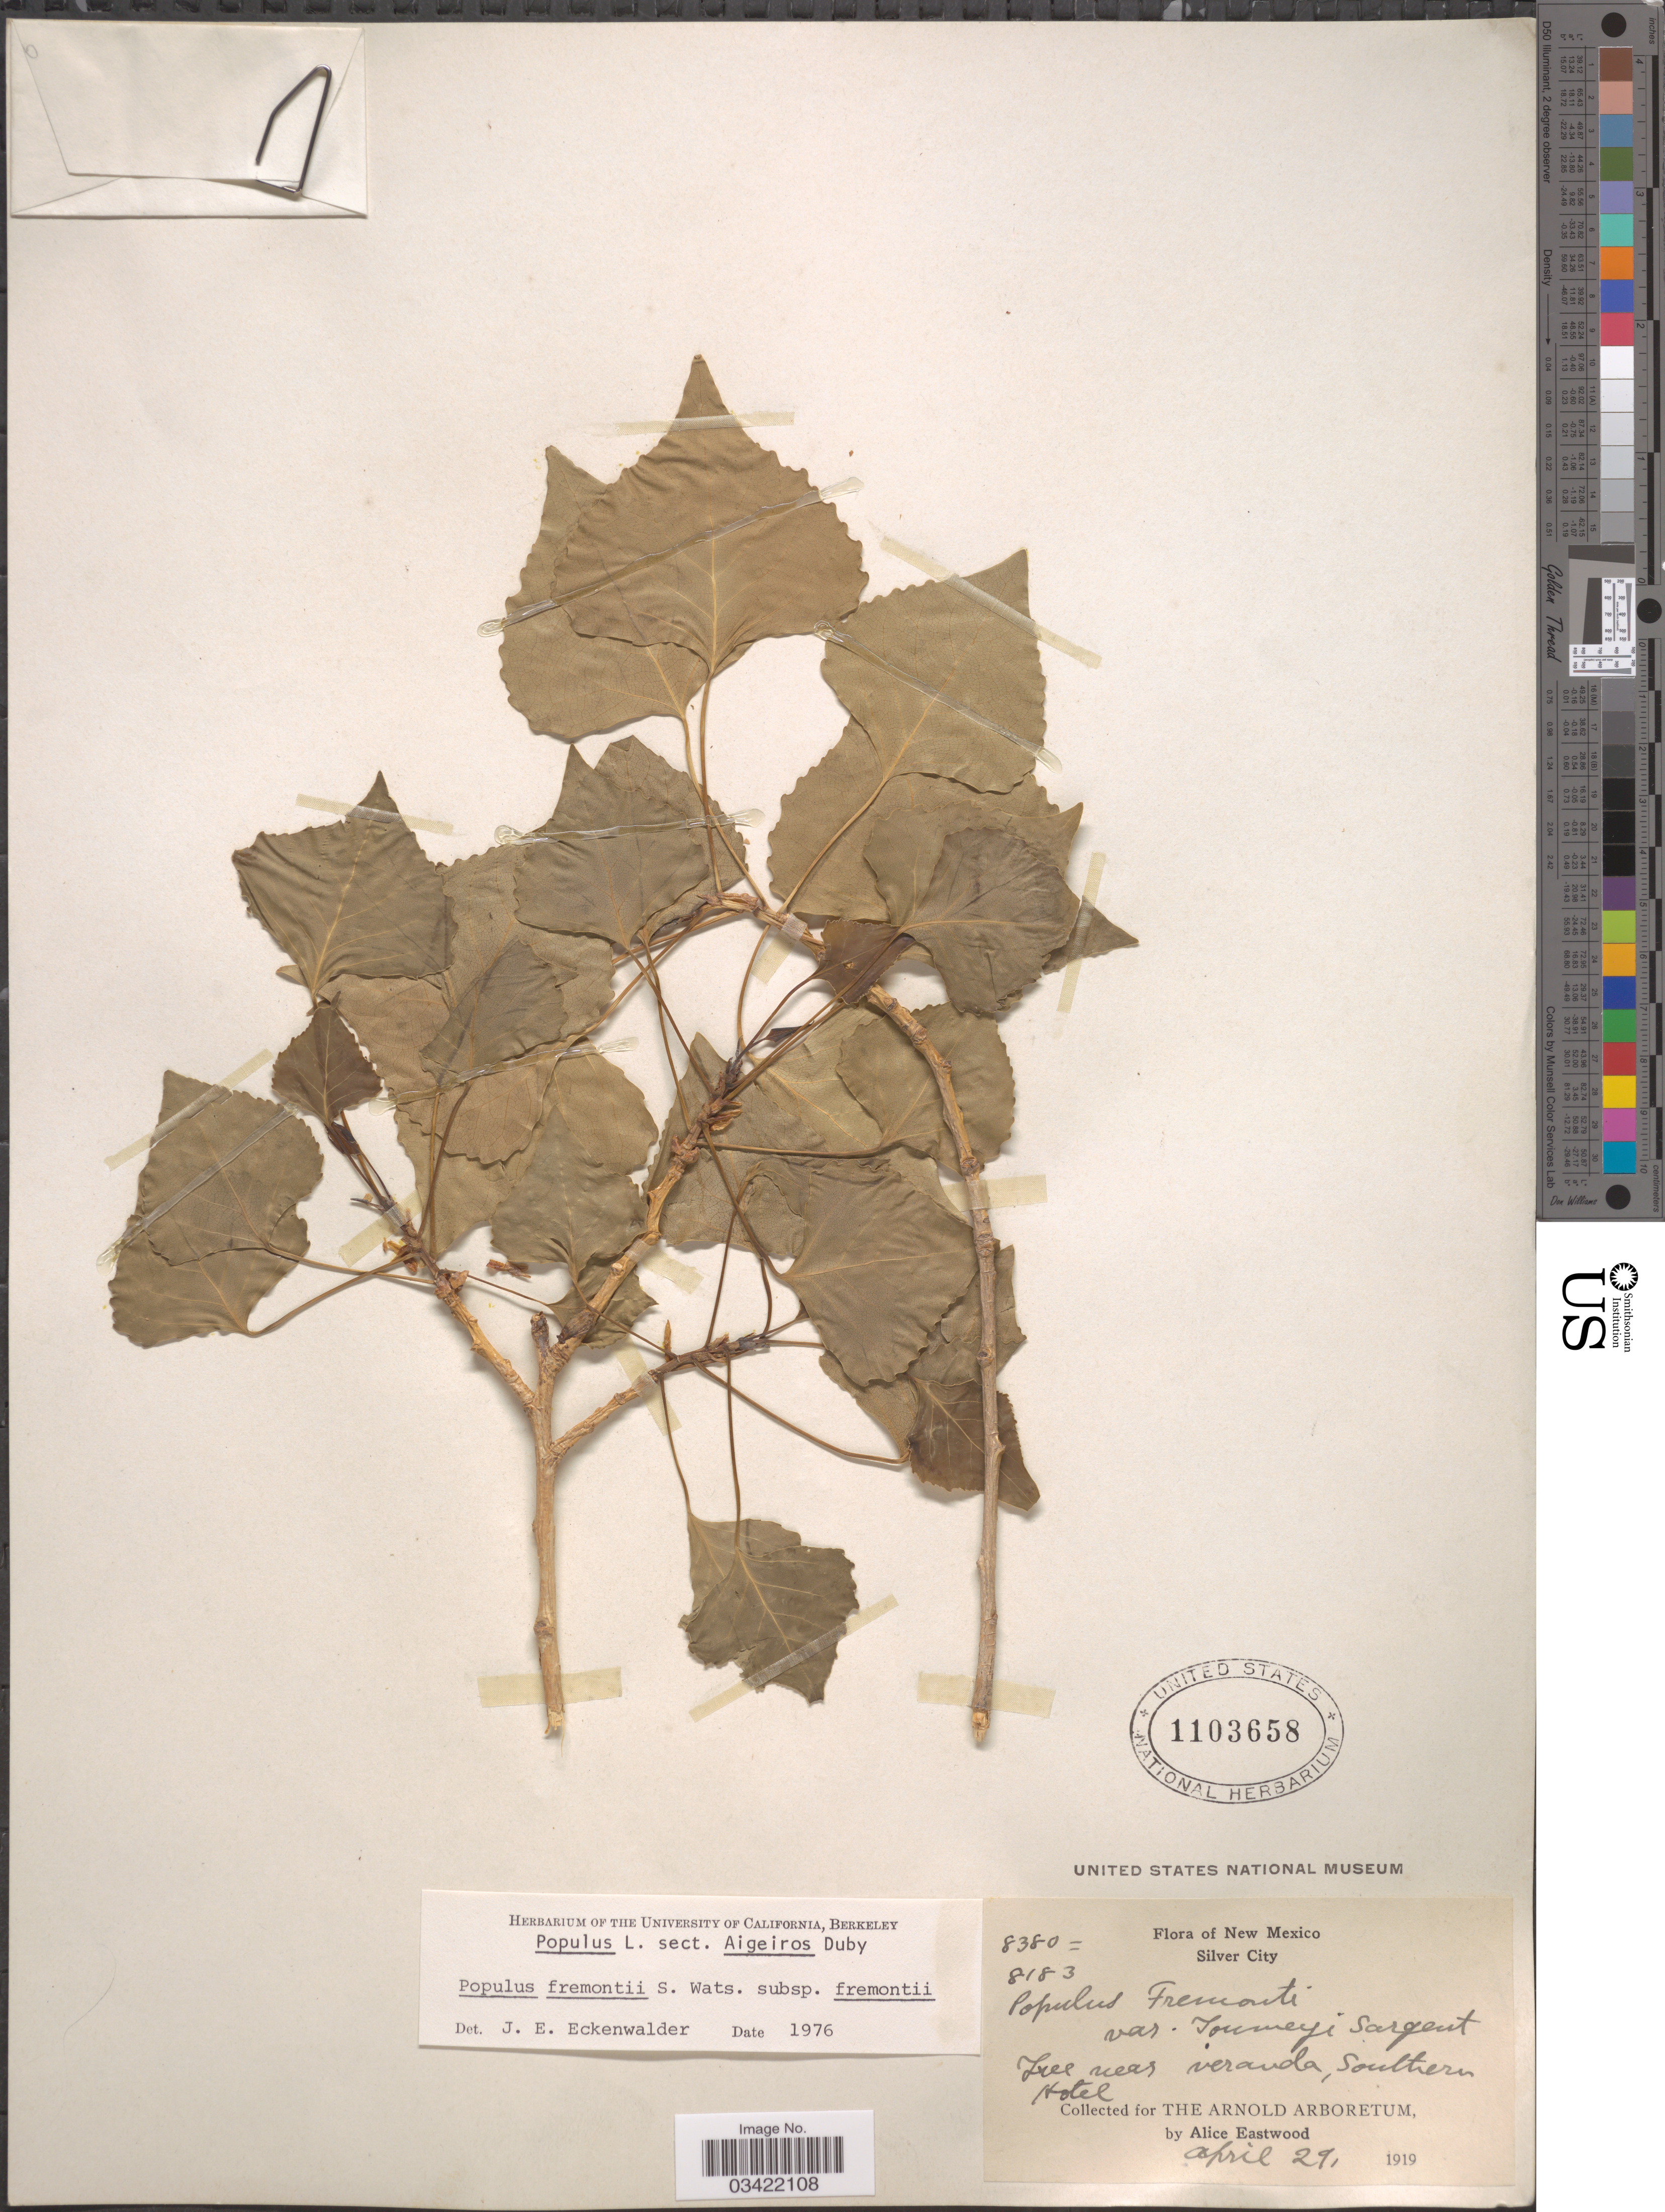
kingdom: Plantae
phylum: Tracheophyta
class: Magnoliopsida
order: Malpighiales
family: Salicaceae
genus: Populus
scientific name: Populus fremontii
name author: S. Watson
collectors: A. Eastwood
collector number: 8380/8183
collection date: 1919-04-29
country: United States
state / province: New Mexico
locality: Silver City. Near veranda, Southern Hotel.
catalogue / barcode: US 1103658